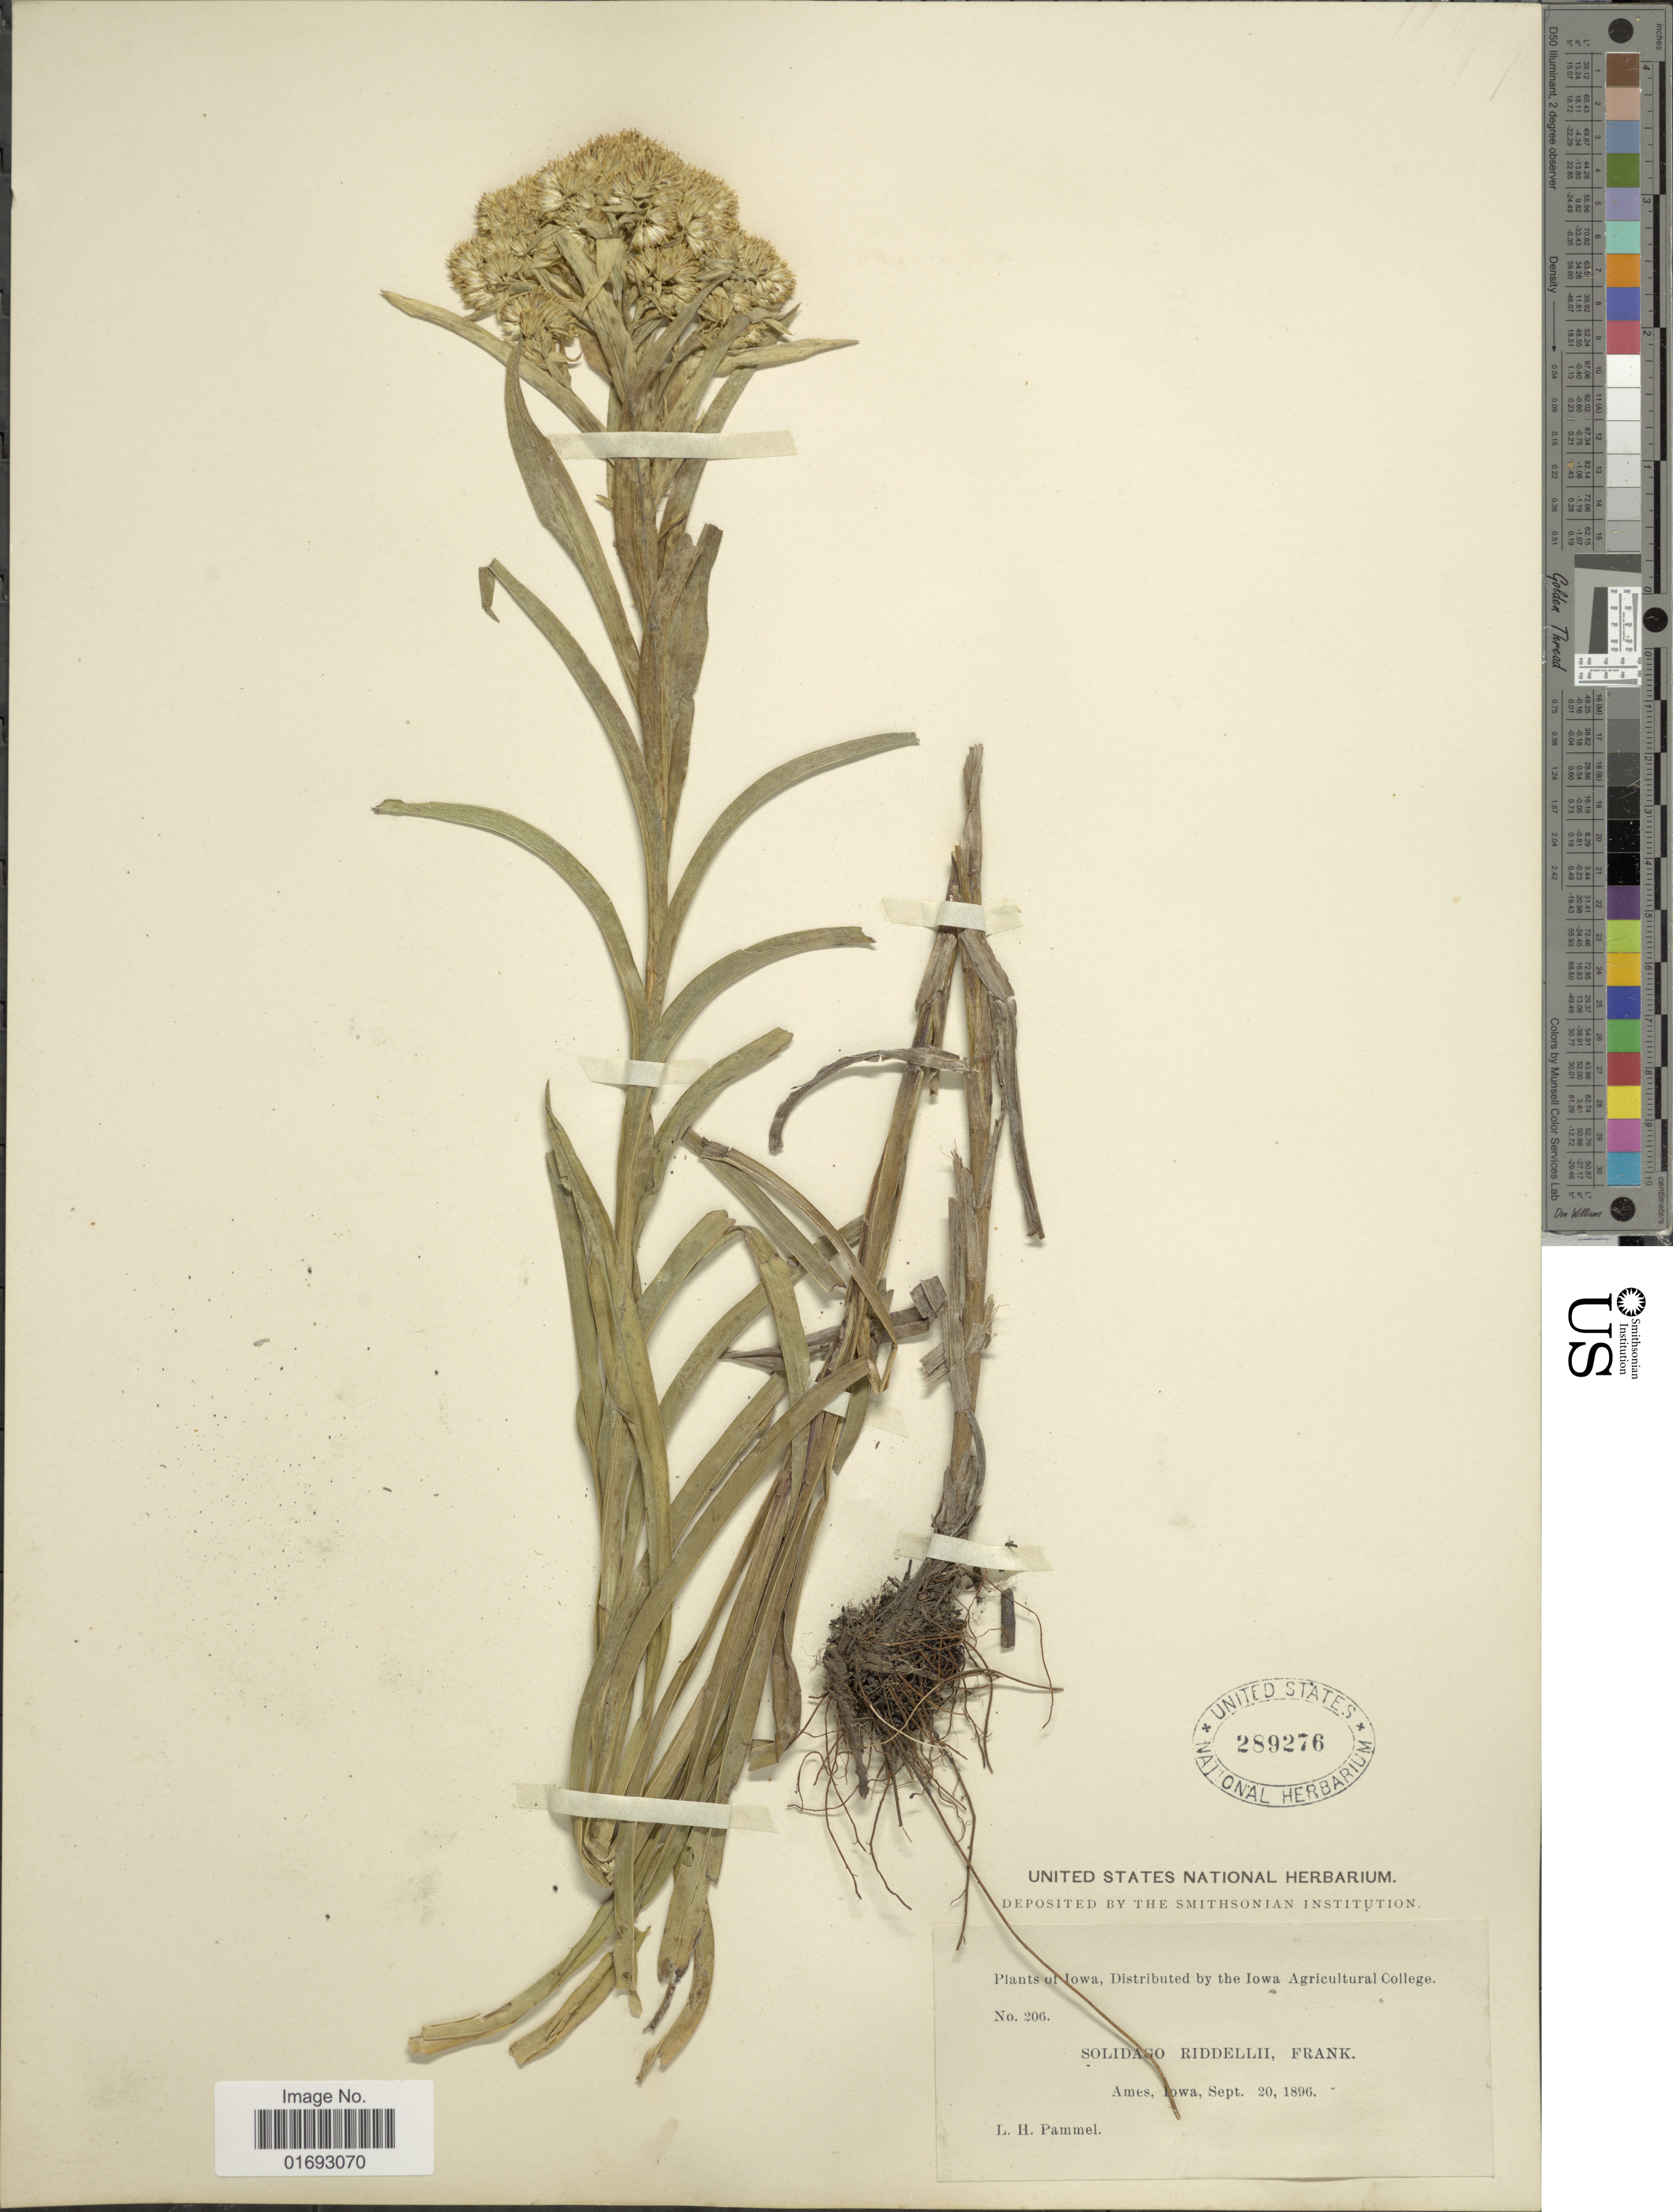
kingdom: Plantae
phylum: Tracheophyta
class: Magnoliopsida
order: Asterales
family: Asteraceae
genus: Oligoneuron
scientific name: Oligoneuron riddellii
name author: (Frank) Rydb.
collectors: L. Pammel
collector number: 206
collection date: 1896-09-20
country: United States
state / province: Iowa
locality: Ames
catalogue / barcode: US 289276